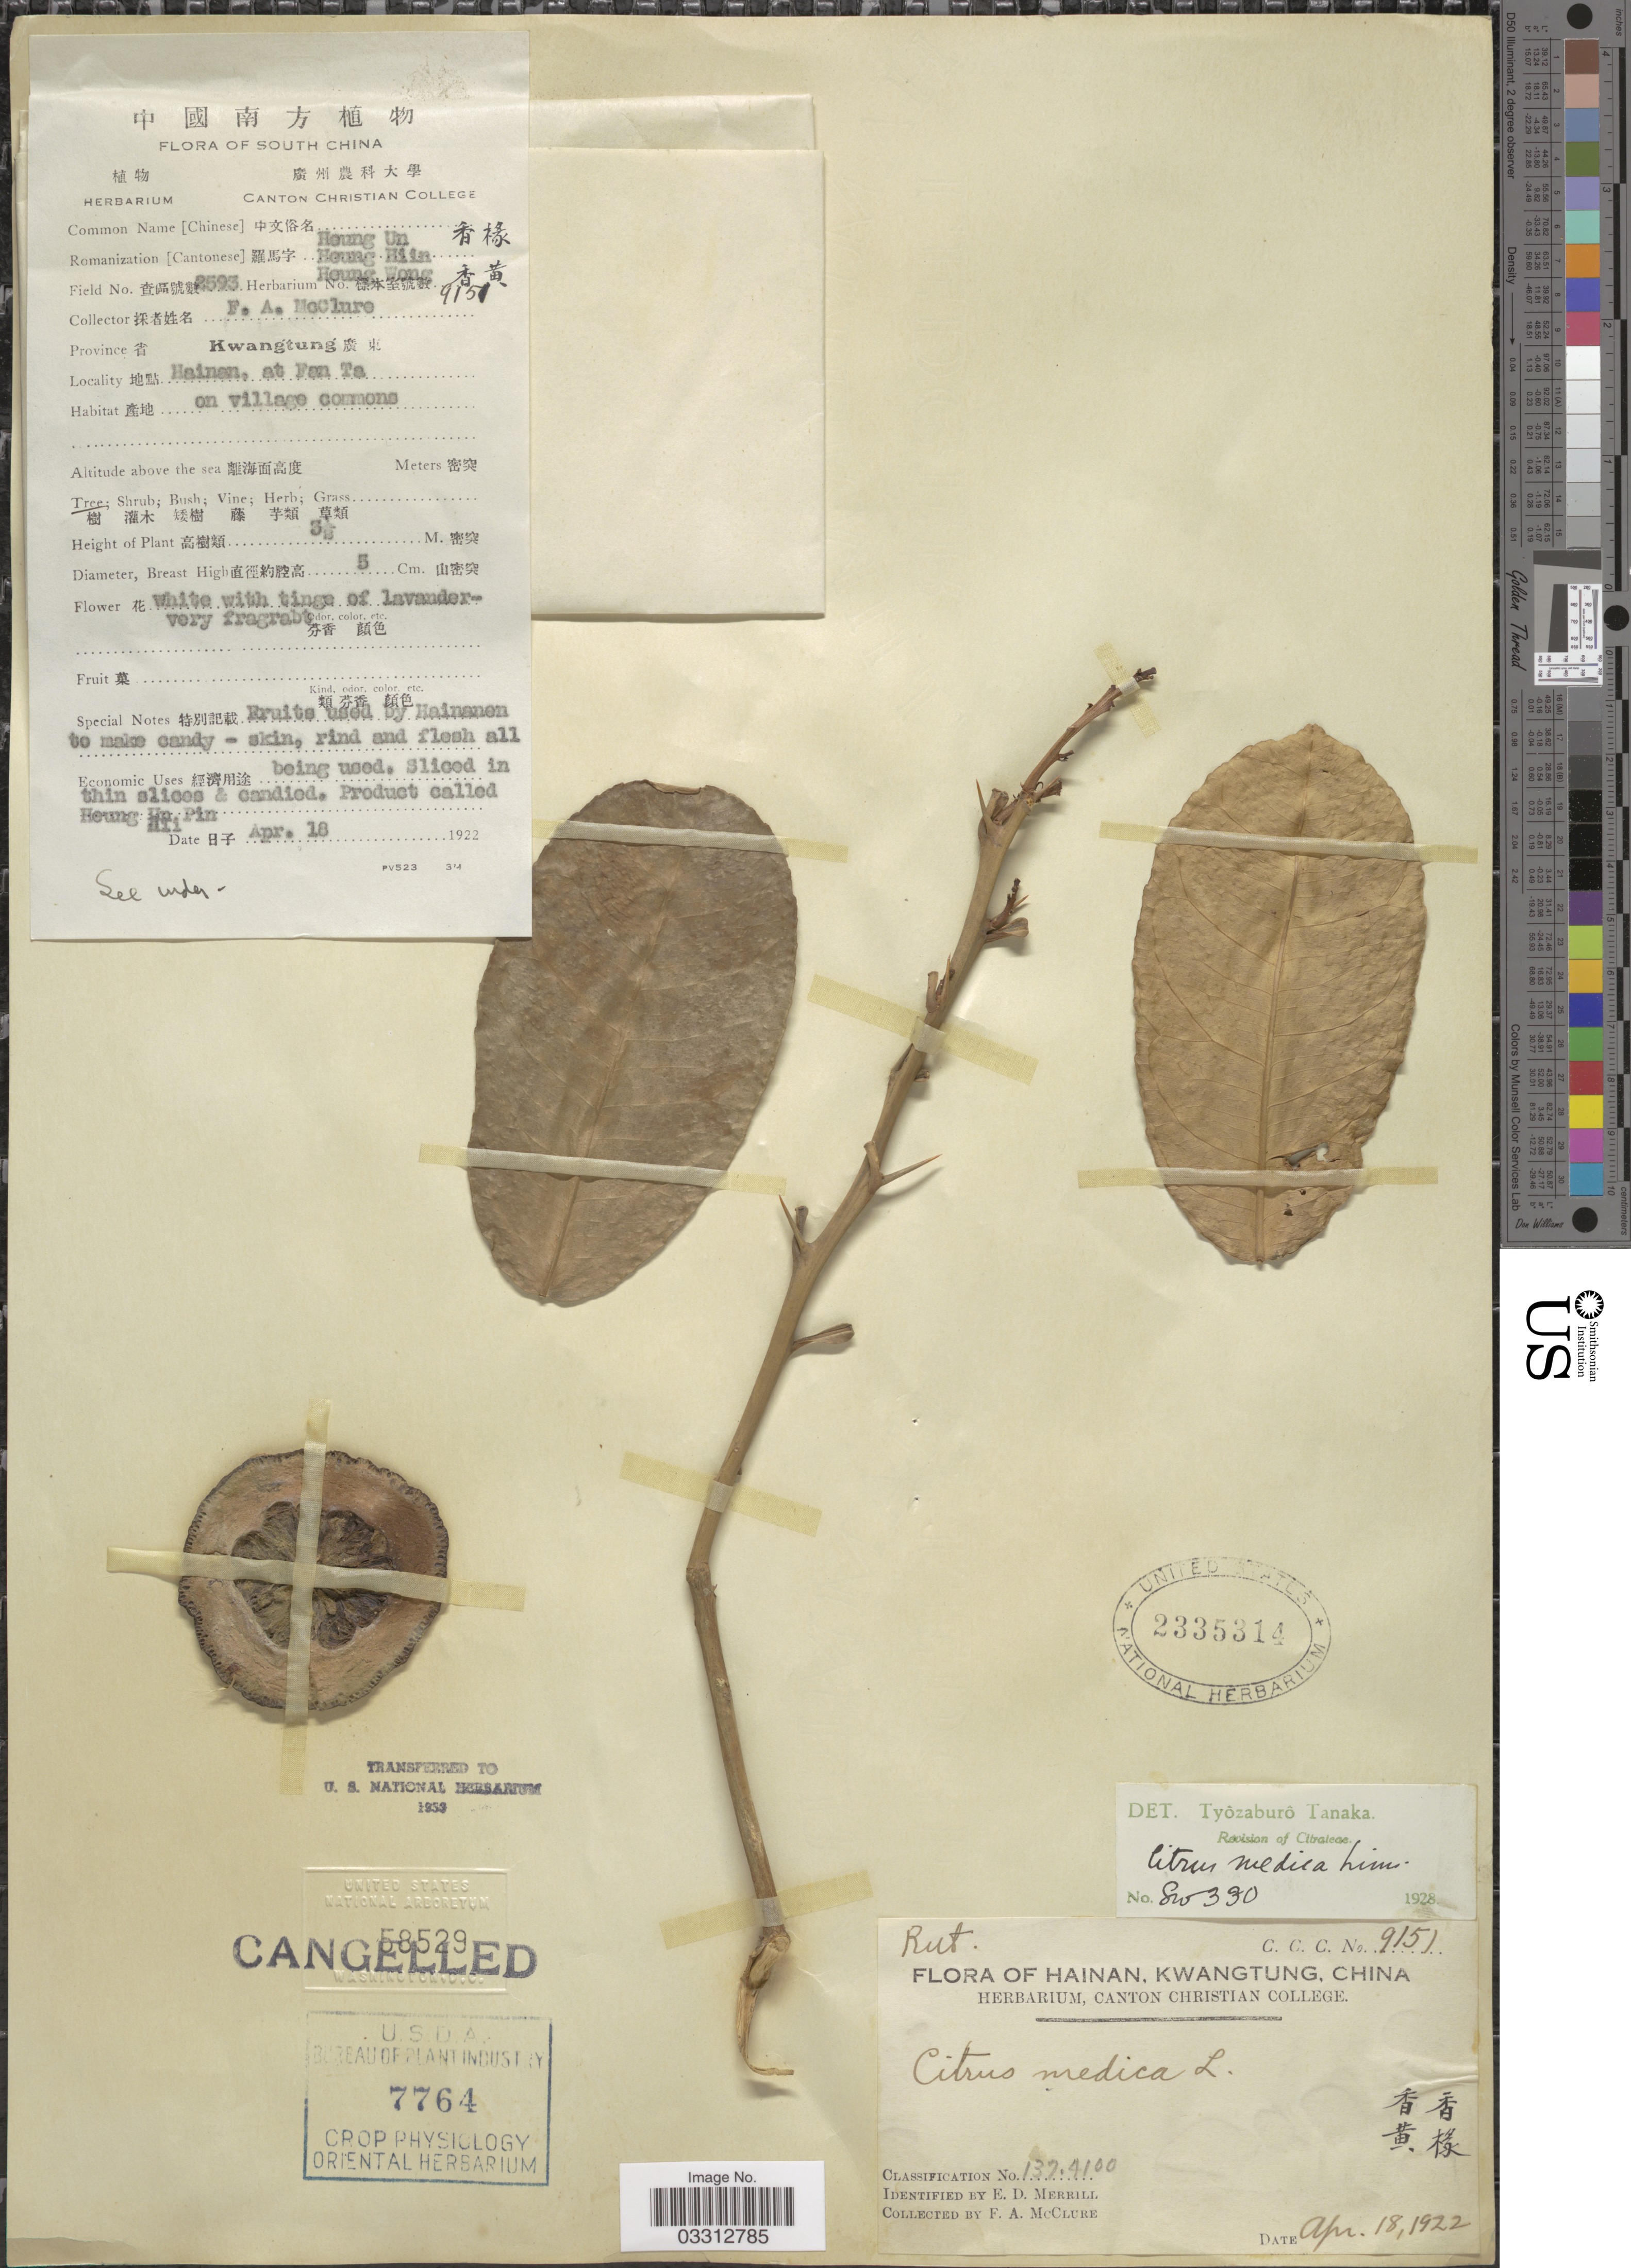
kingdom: Plantae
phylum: Tracheophyta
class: Magnoliopsida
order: Sapindales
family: Rutaceae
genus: Citrus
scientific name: Citrus medica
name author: L.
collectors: F. A. McClure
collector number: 2593/9151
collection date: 1922-04-18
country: China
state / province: Guangdong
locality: South China, Province Kwangtung X, Hainan, at Fan Ta.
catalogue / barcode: US 2335314